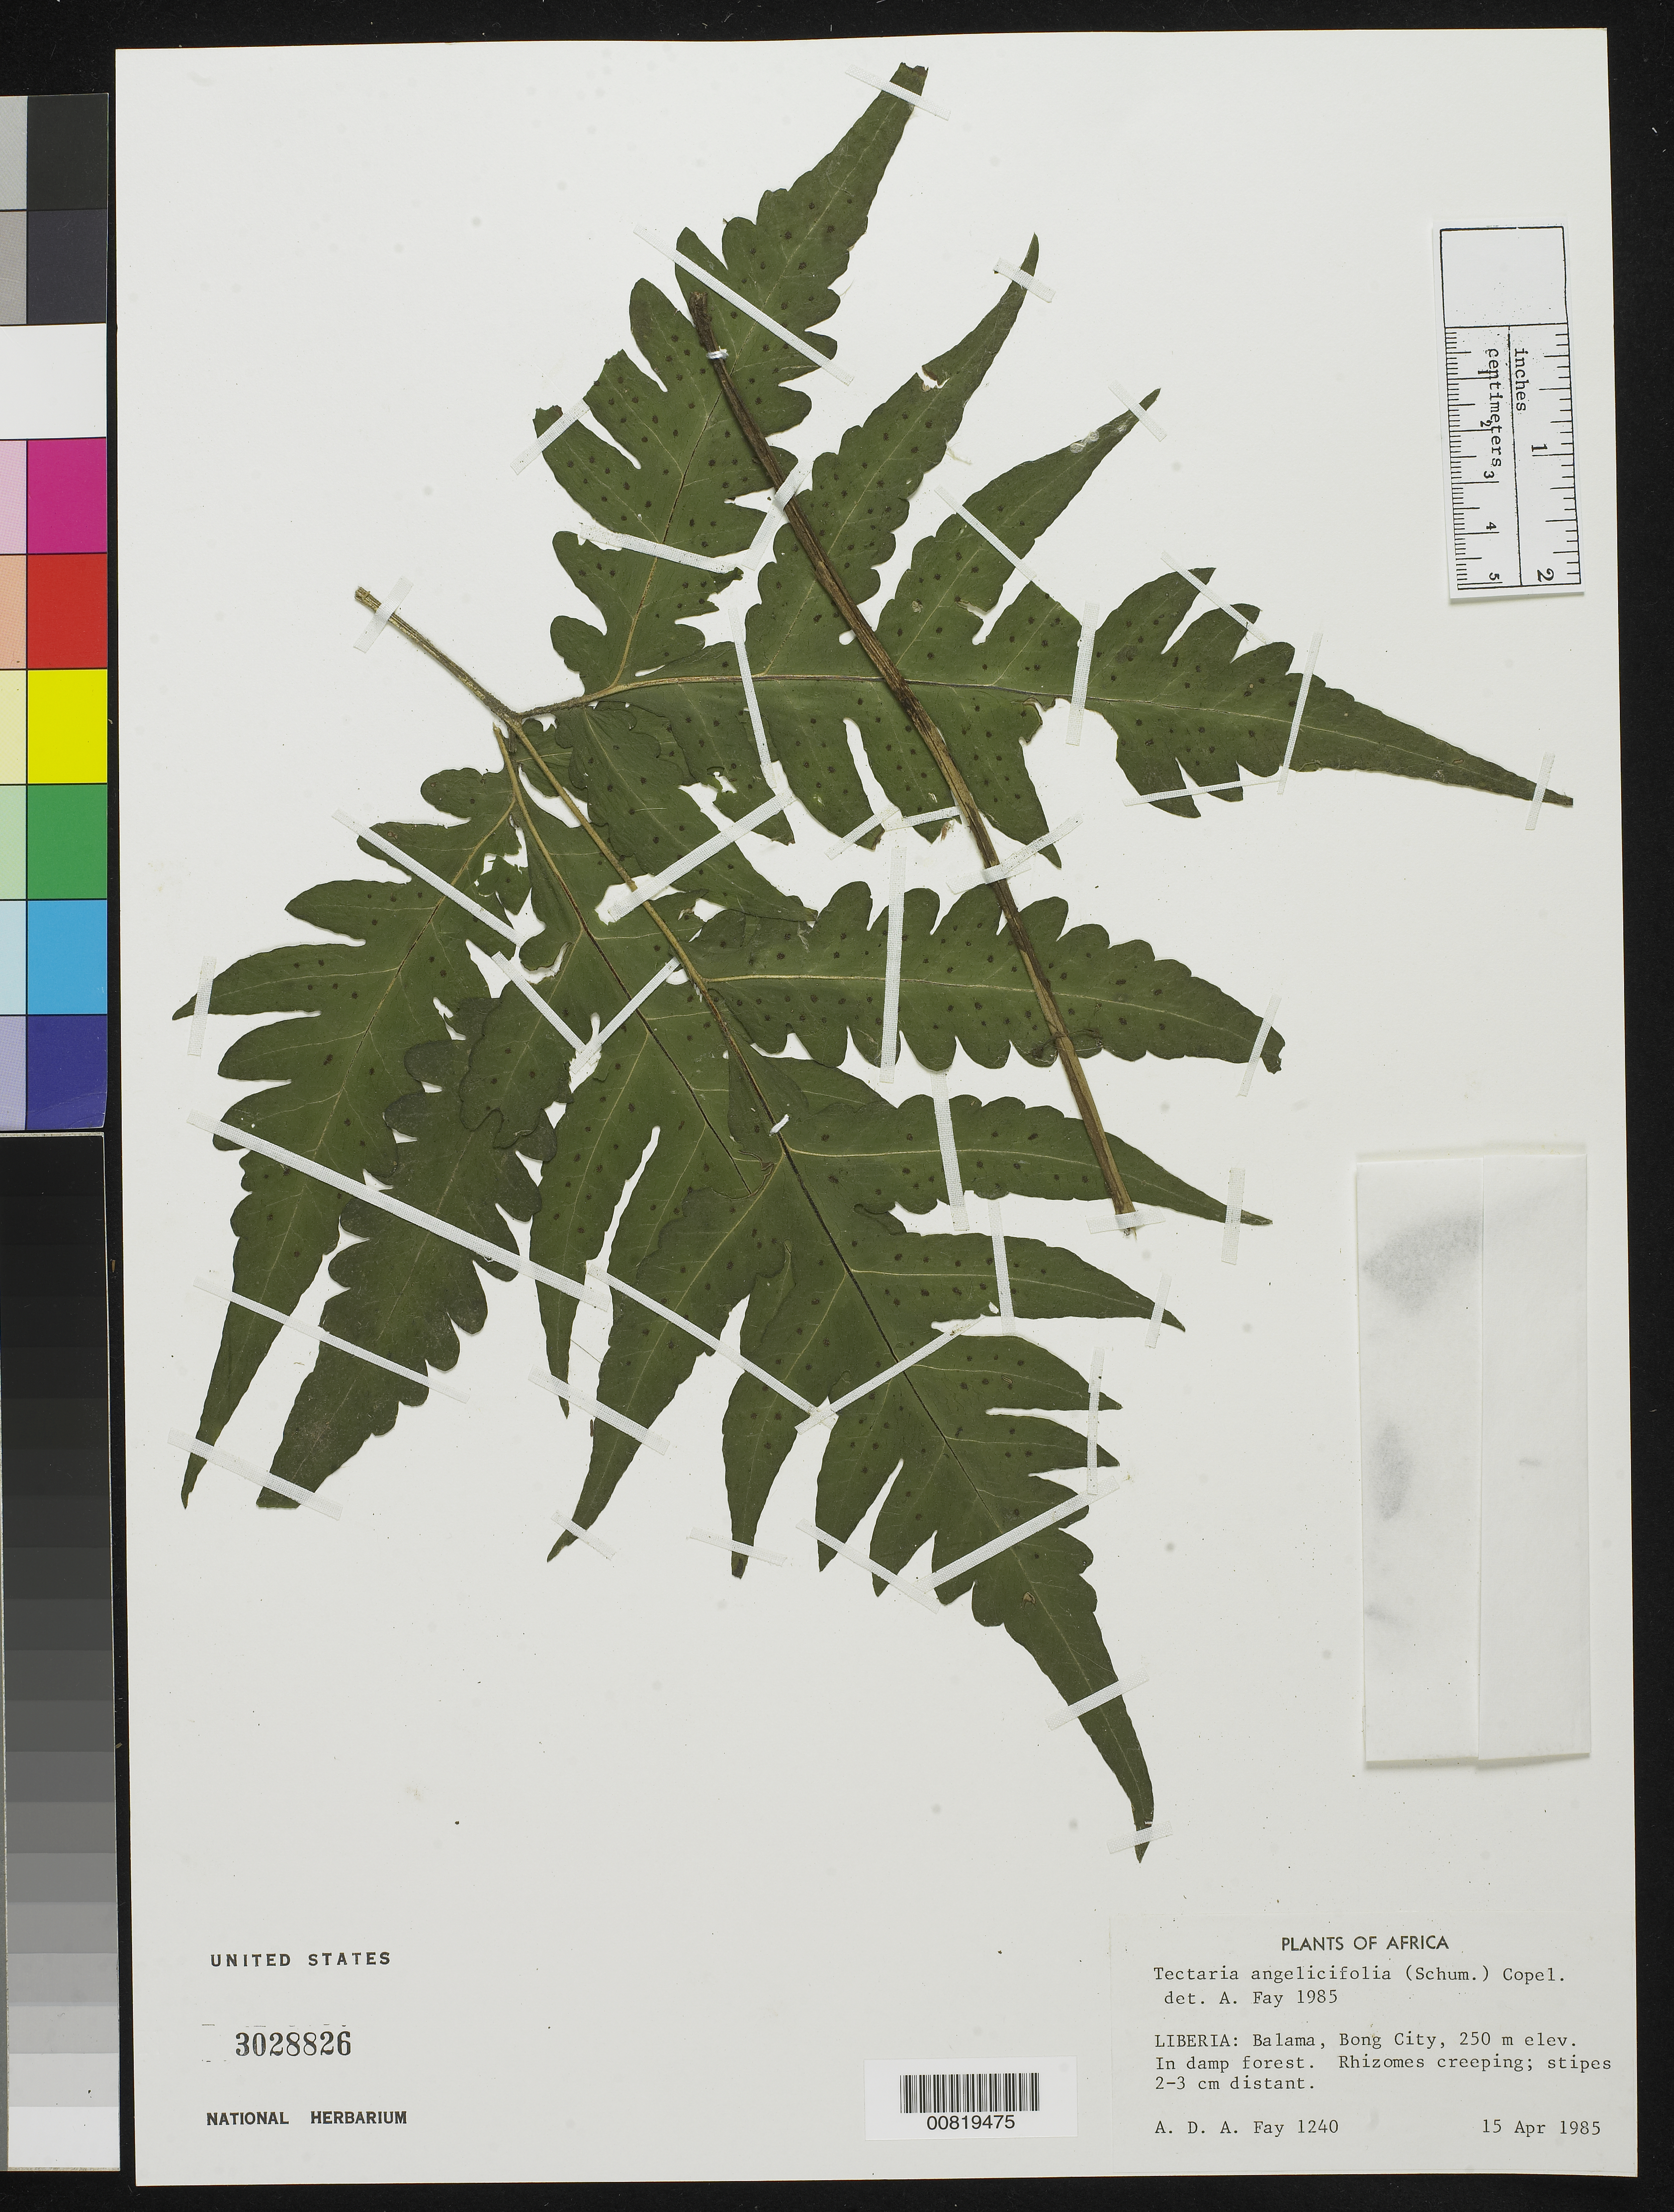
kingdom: Plantae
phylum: Tracheophyta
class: Polypodiopsida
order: Polypodiales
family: Tectariaceae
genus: Tectaria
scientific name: Tectaria angelicifolia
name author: (Schum.) Copel.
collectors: A. Fay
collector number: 1240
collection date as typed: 15 Apr 1985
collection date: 1985-04-15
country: Liberia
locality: Balama, Bong City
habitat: Damp Forest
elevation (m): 250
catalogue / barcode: US 3028826